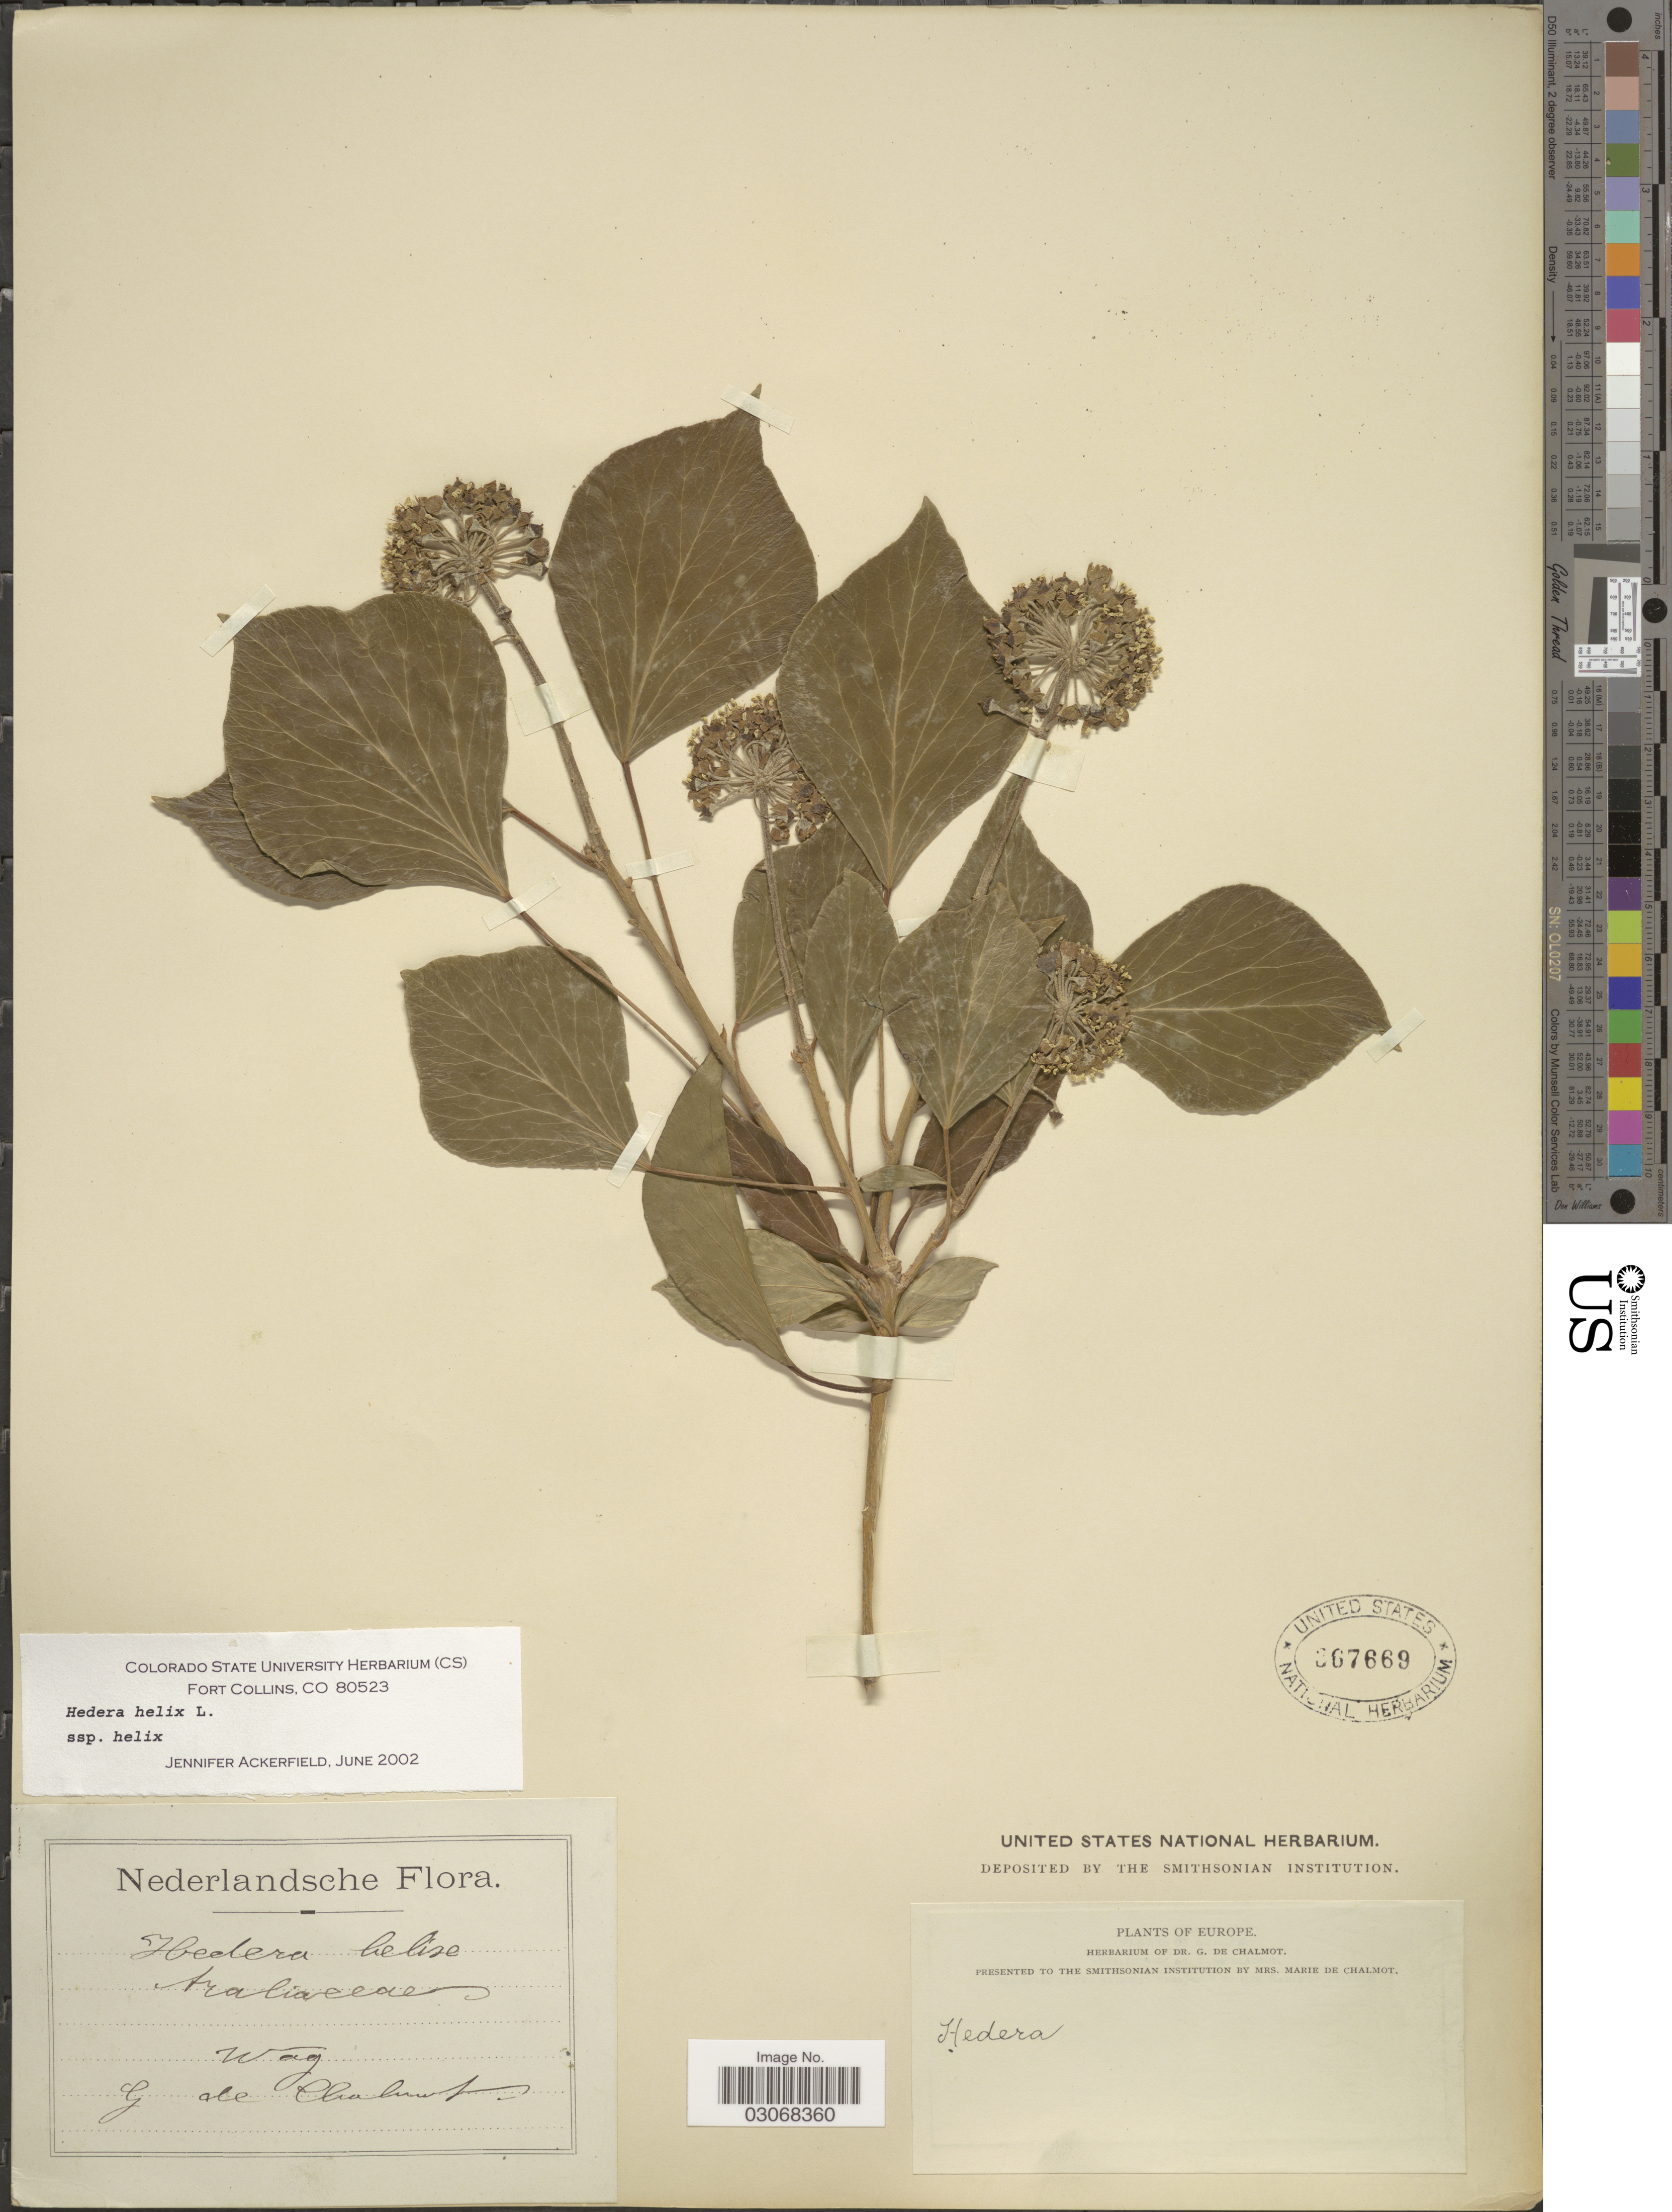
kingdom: Plantae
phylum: Tracheophyta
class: Magnoliopsida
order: Apiales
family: Araliaceae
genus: Hedera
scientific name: Hedera helix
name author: L.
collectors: G. de Chalmot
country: Netherlands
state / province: Gelderland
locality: Wag.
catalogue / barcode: US 367669